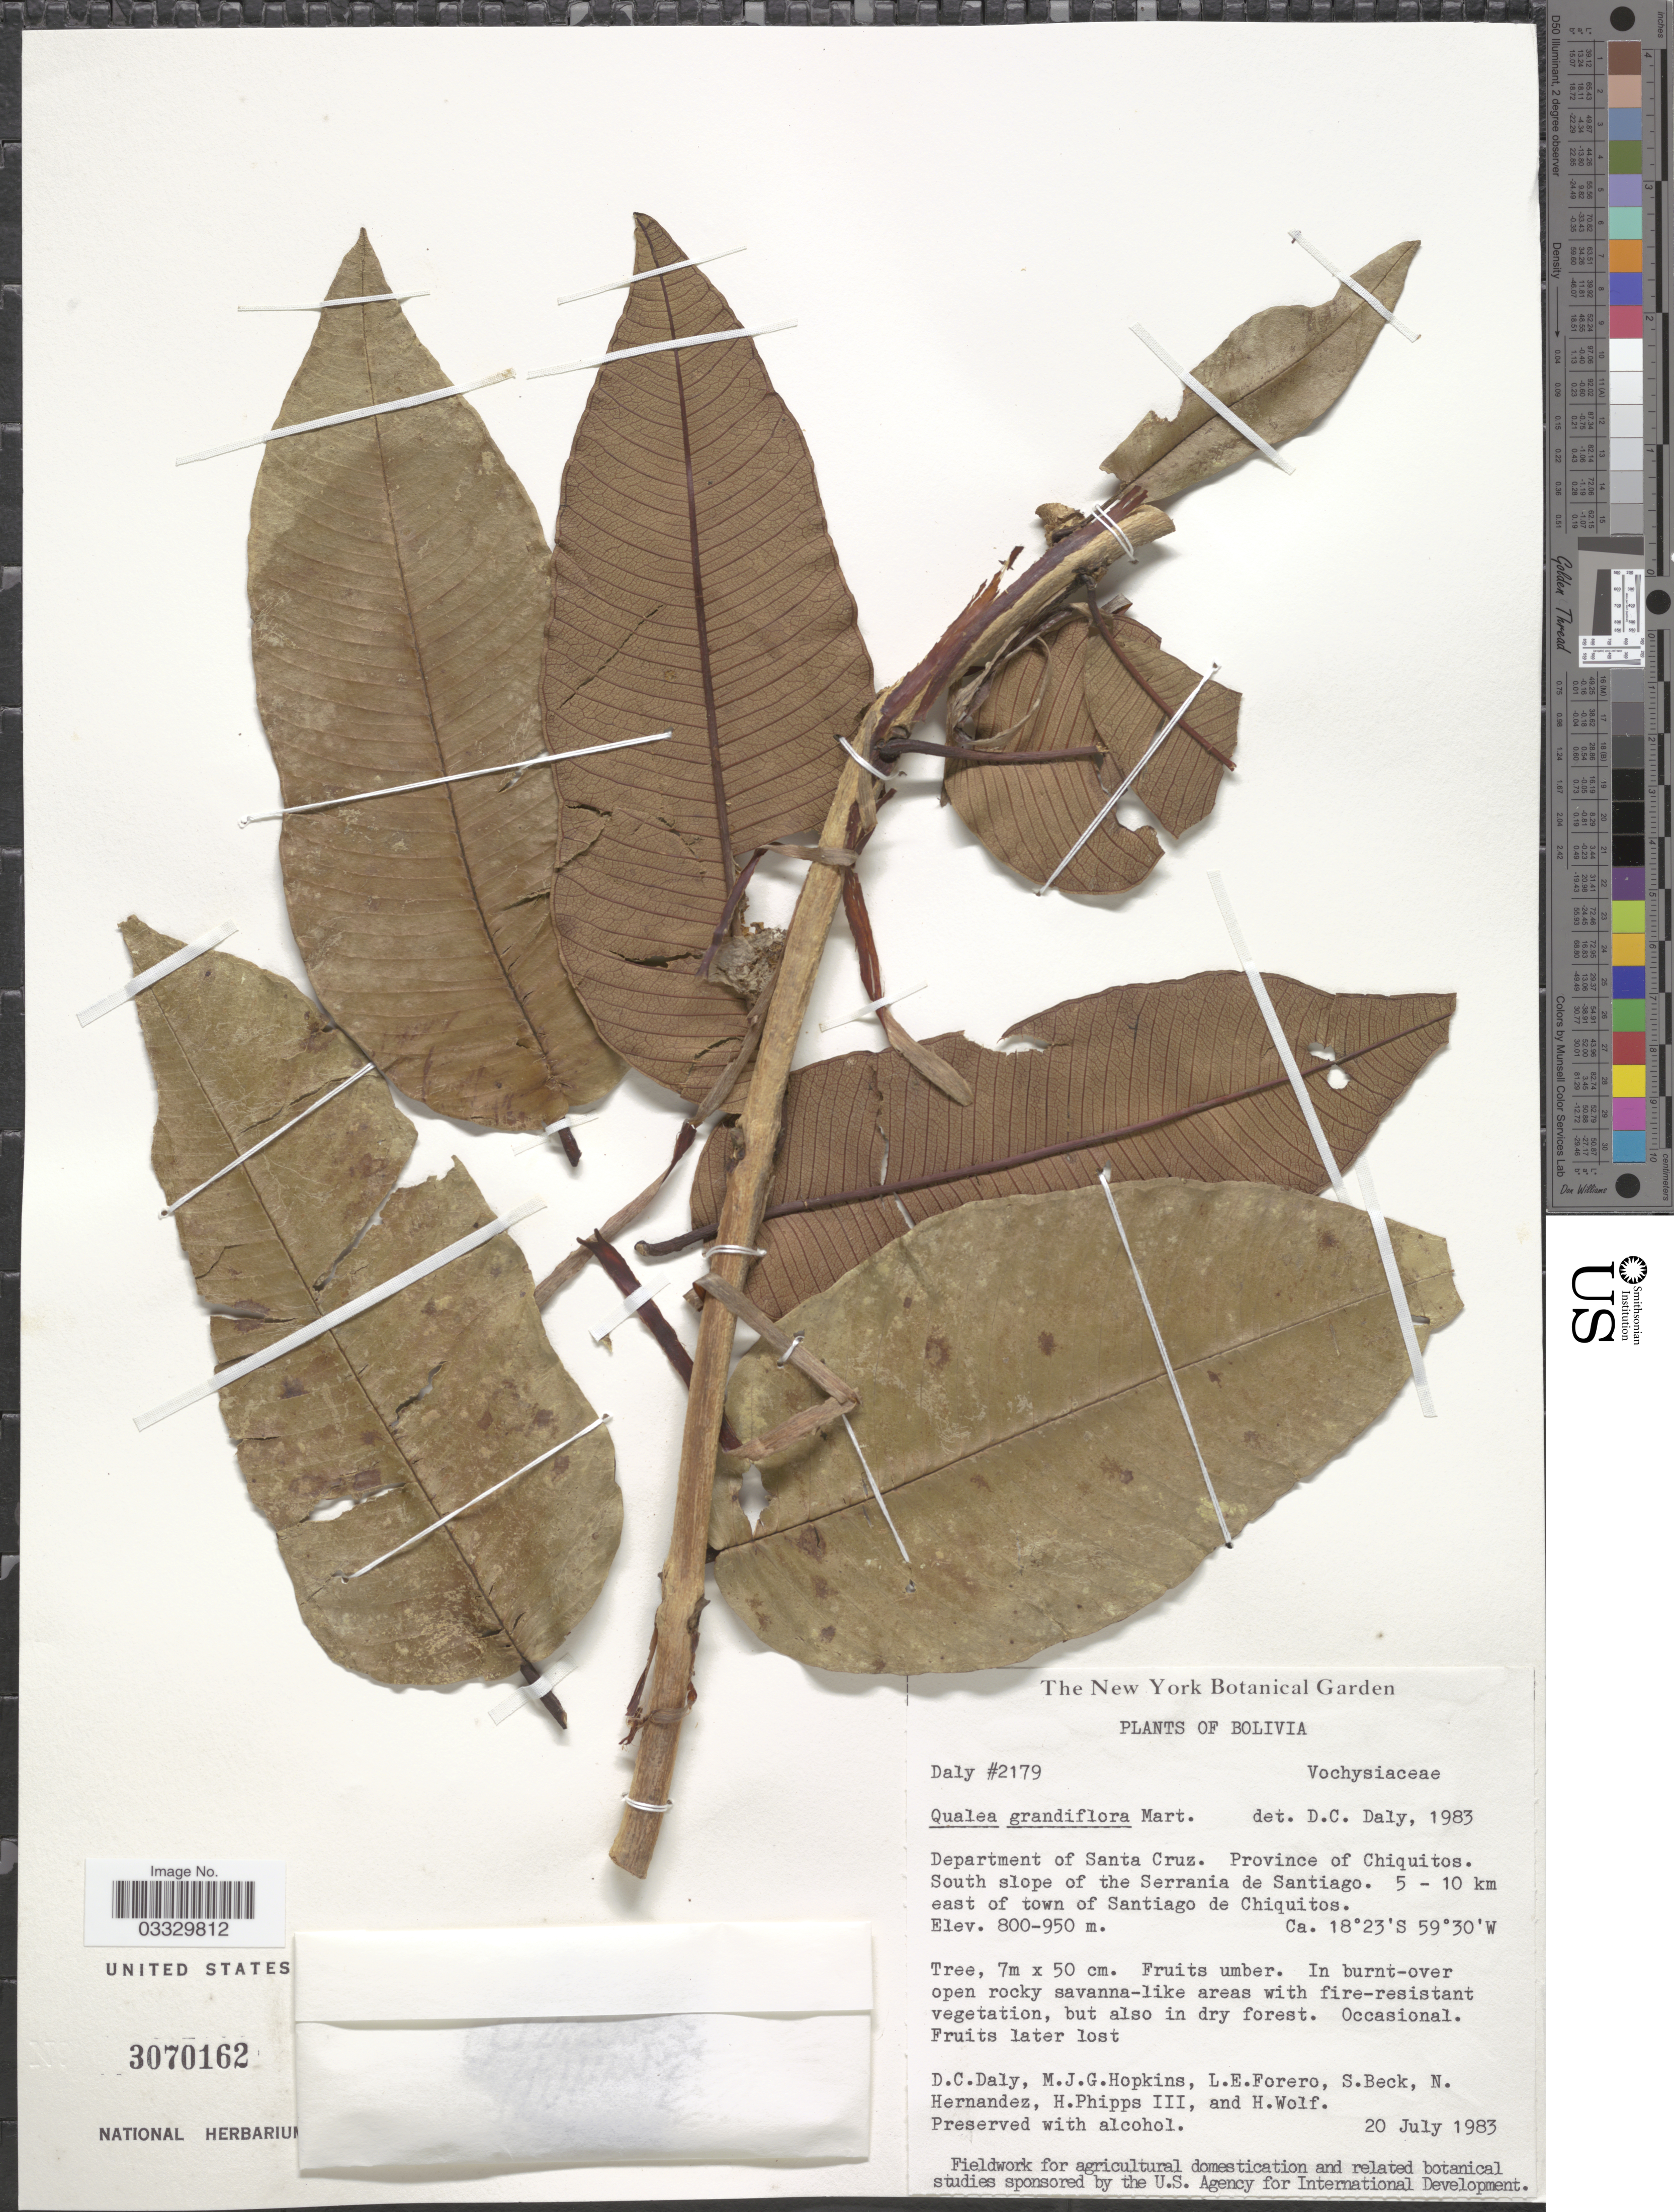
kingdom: Plantae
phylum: Tracheophyta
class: Magnoliopsida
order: Myrtales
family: Vochysiaceae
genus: Qualea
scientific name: Qualea grandiflora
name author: Mart.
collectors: D. C. Daly, M. J. G. Hopkins, L. Forero, S. G. Beck & et al.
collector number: Daly 2179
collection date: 1983-07-20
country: Bolivia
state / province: Santa Cruz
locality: Department of Santa Cruz. Province of Chiquitos. South slope of the Serrania de Santiago. 5 - 10 km east of town of Santiago de Chiquitos.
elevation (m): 800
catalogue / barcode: US 3070162